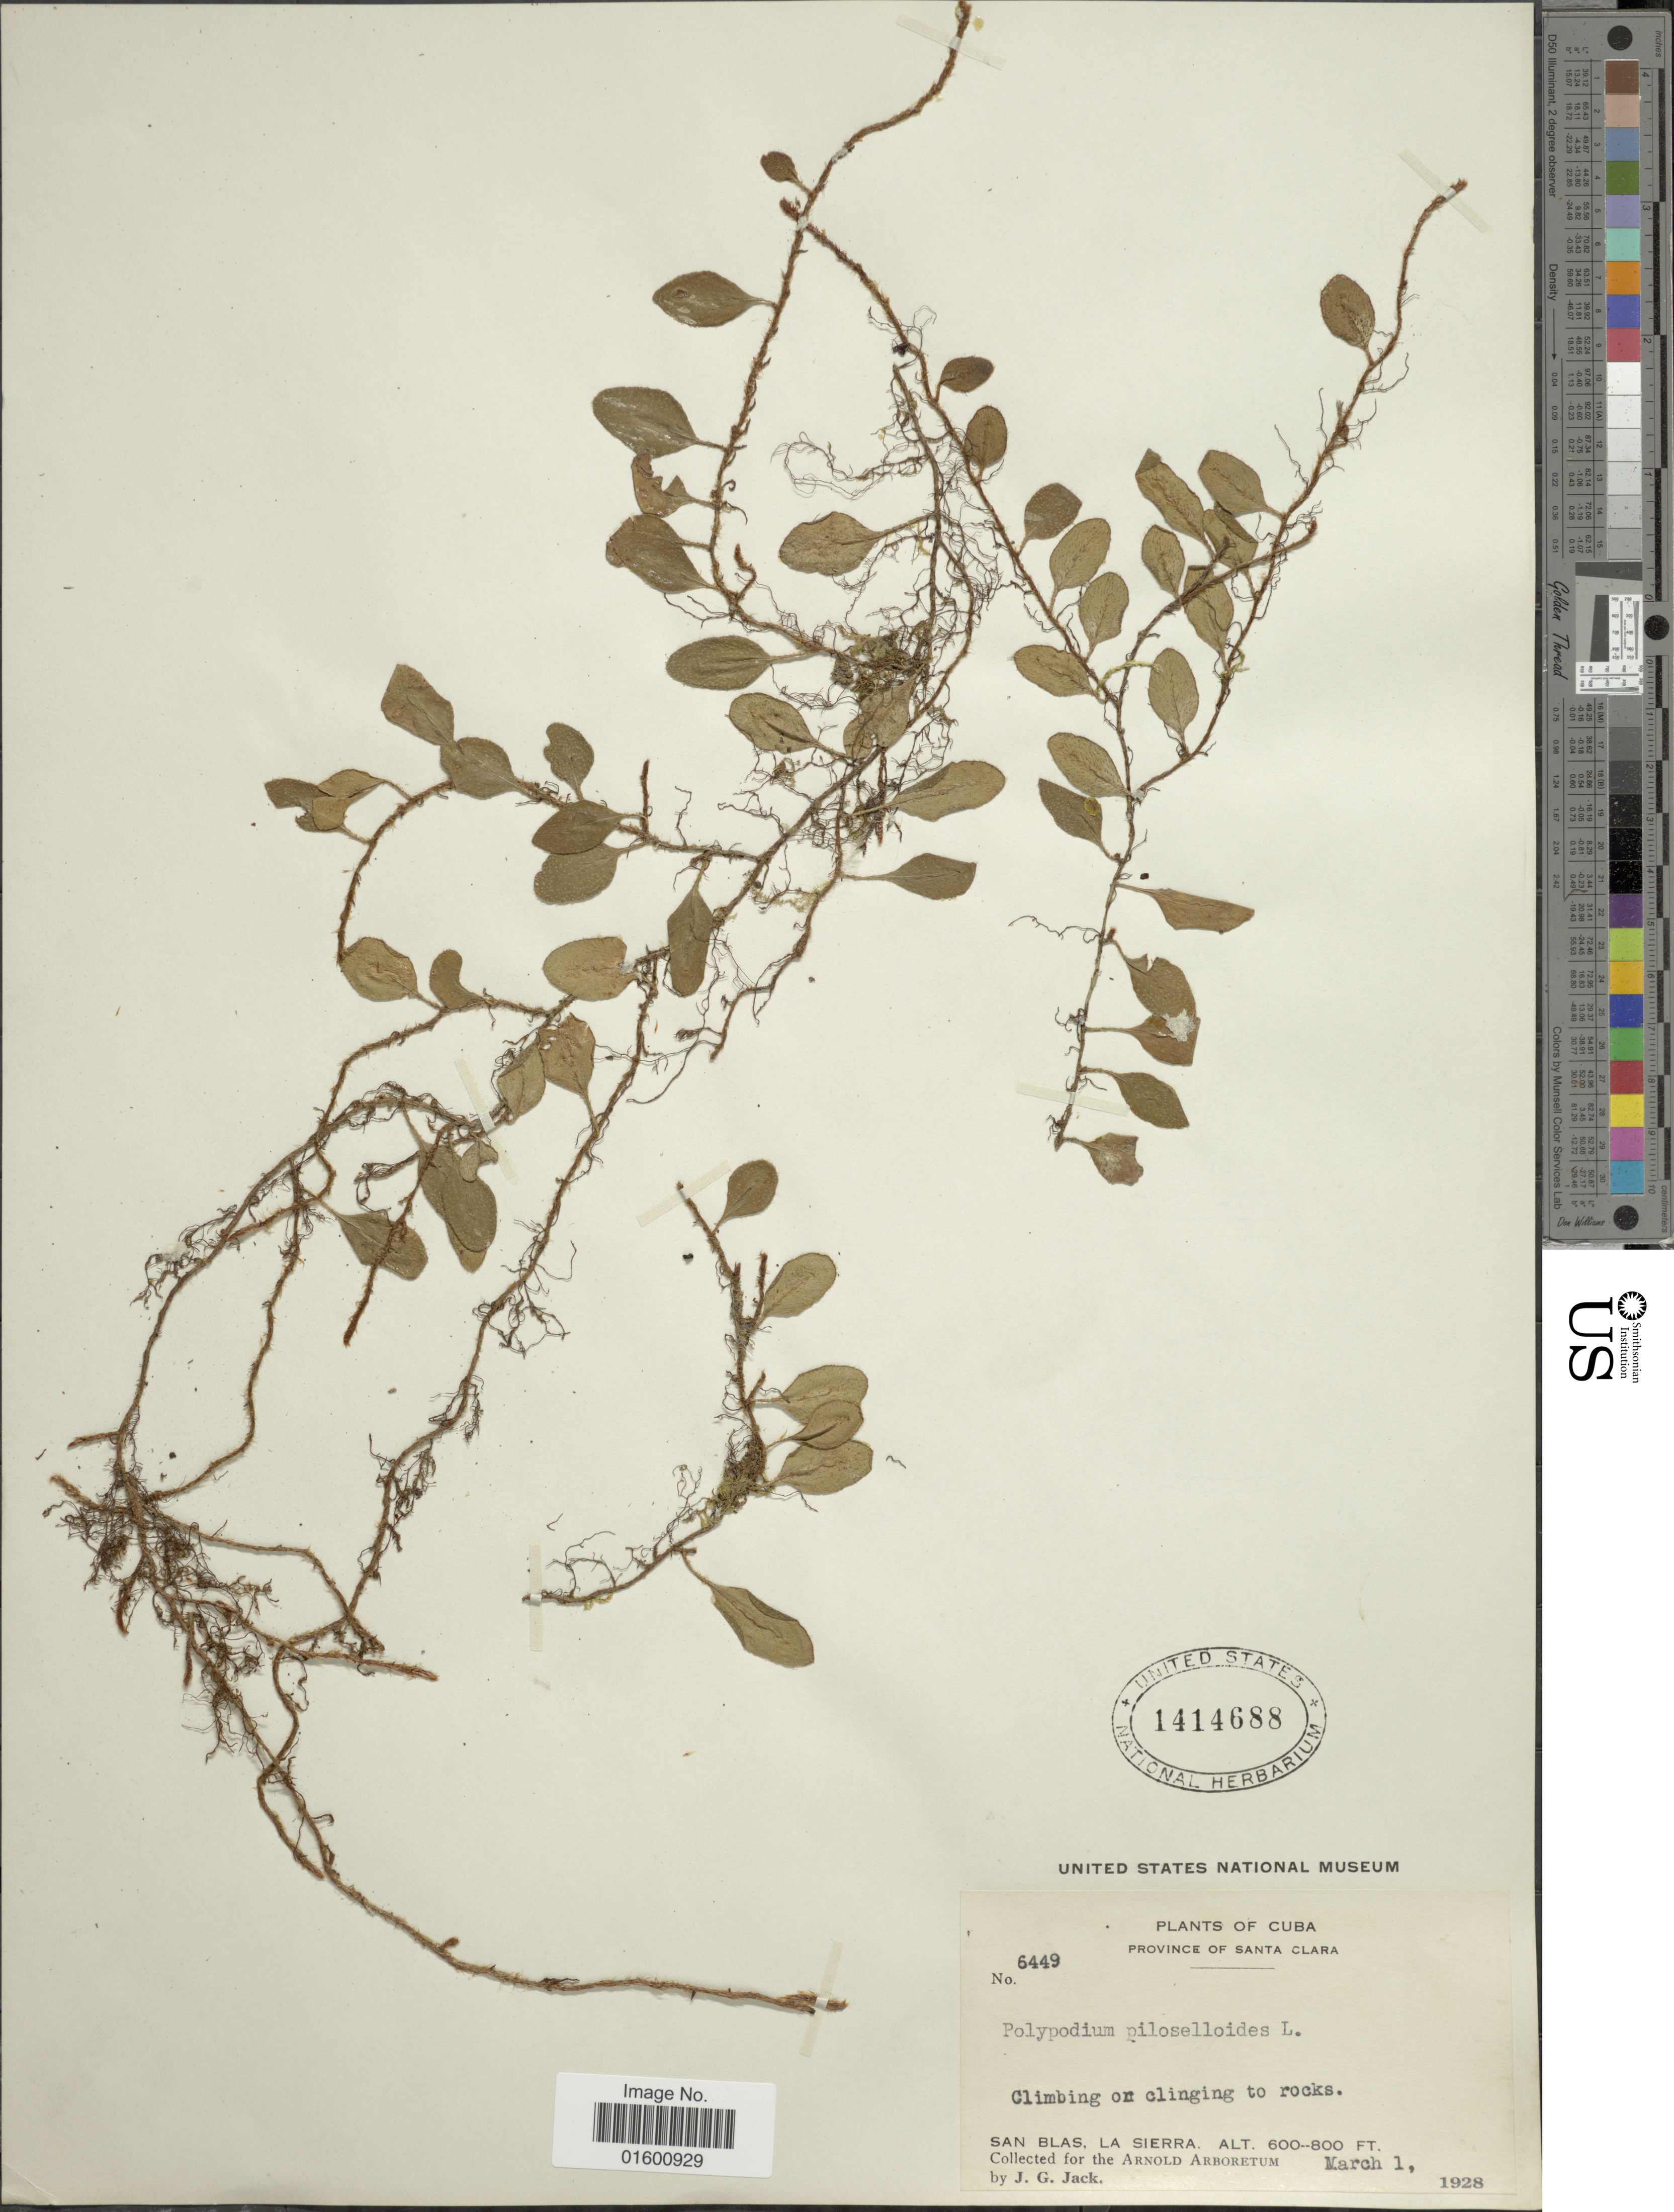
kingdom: Plantae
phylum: Tracheophyta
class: Polypodiopsida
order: Polypodiales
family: Polypodiaceae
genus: Microgramma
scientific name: Microgramma piloselloides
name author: (L.) Copel.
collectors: J. G. Jack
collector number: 6449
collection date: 1928-03-01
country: Cuba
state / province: Las Villas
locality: Province Santa Clara, San Blas, La Sierra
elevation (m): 183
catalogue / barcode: US 1414688